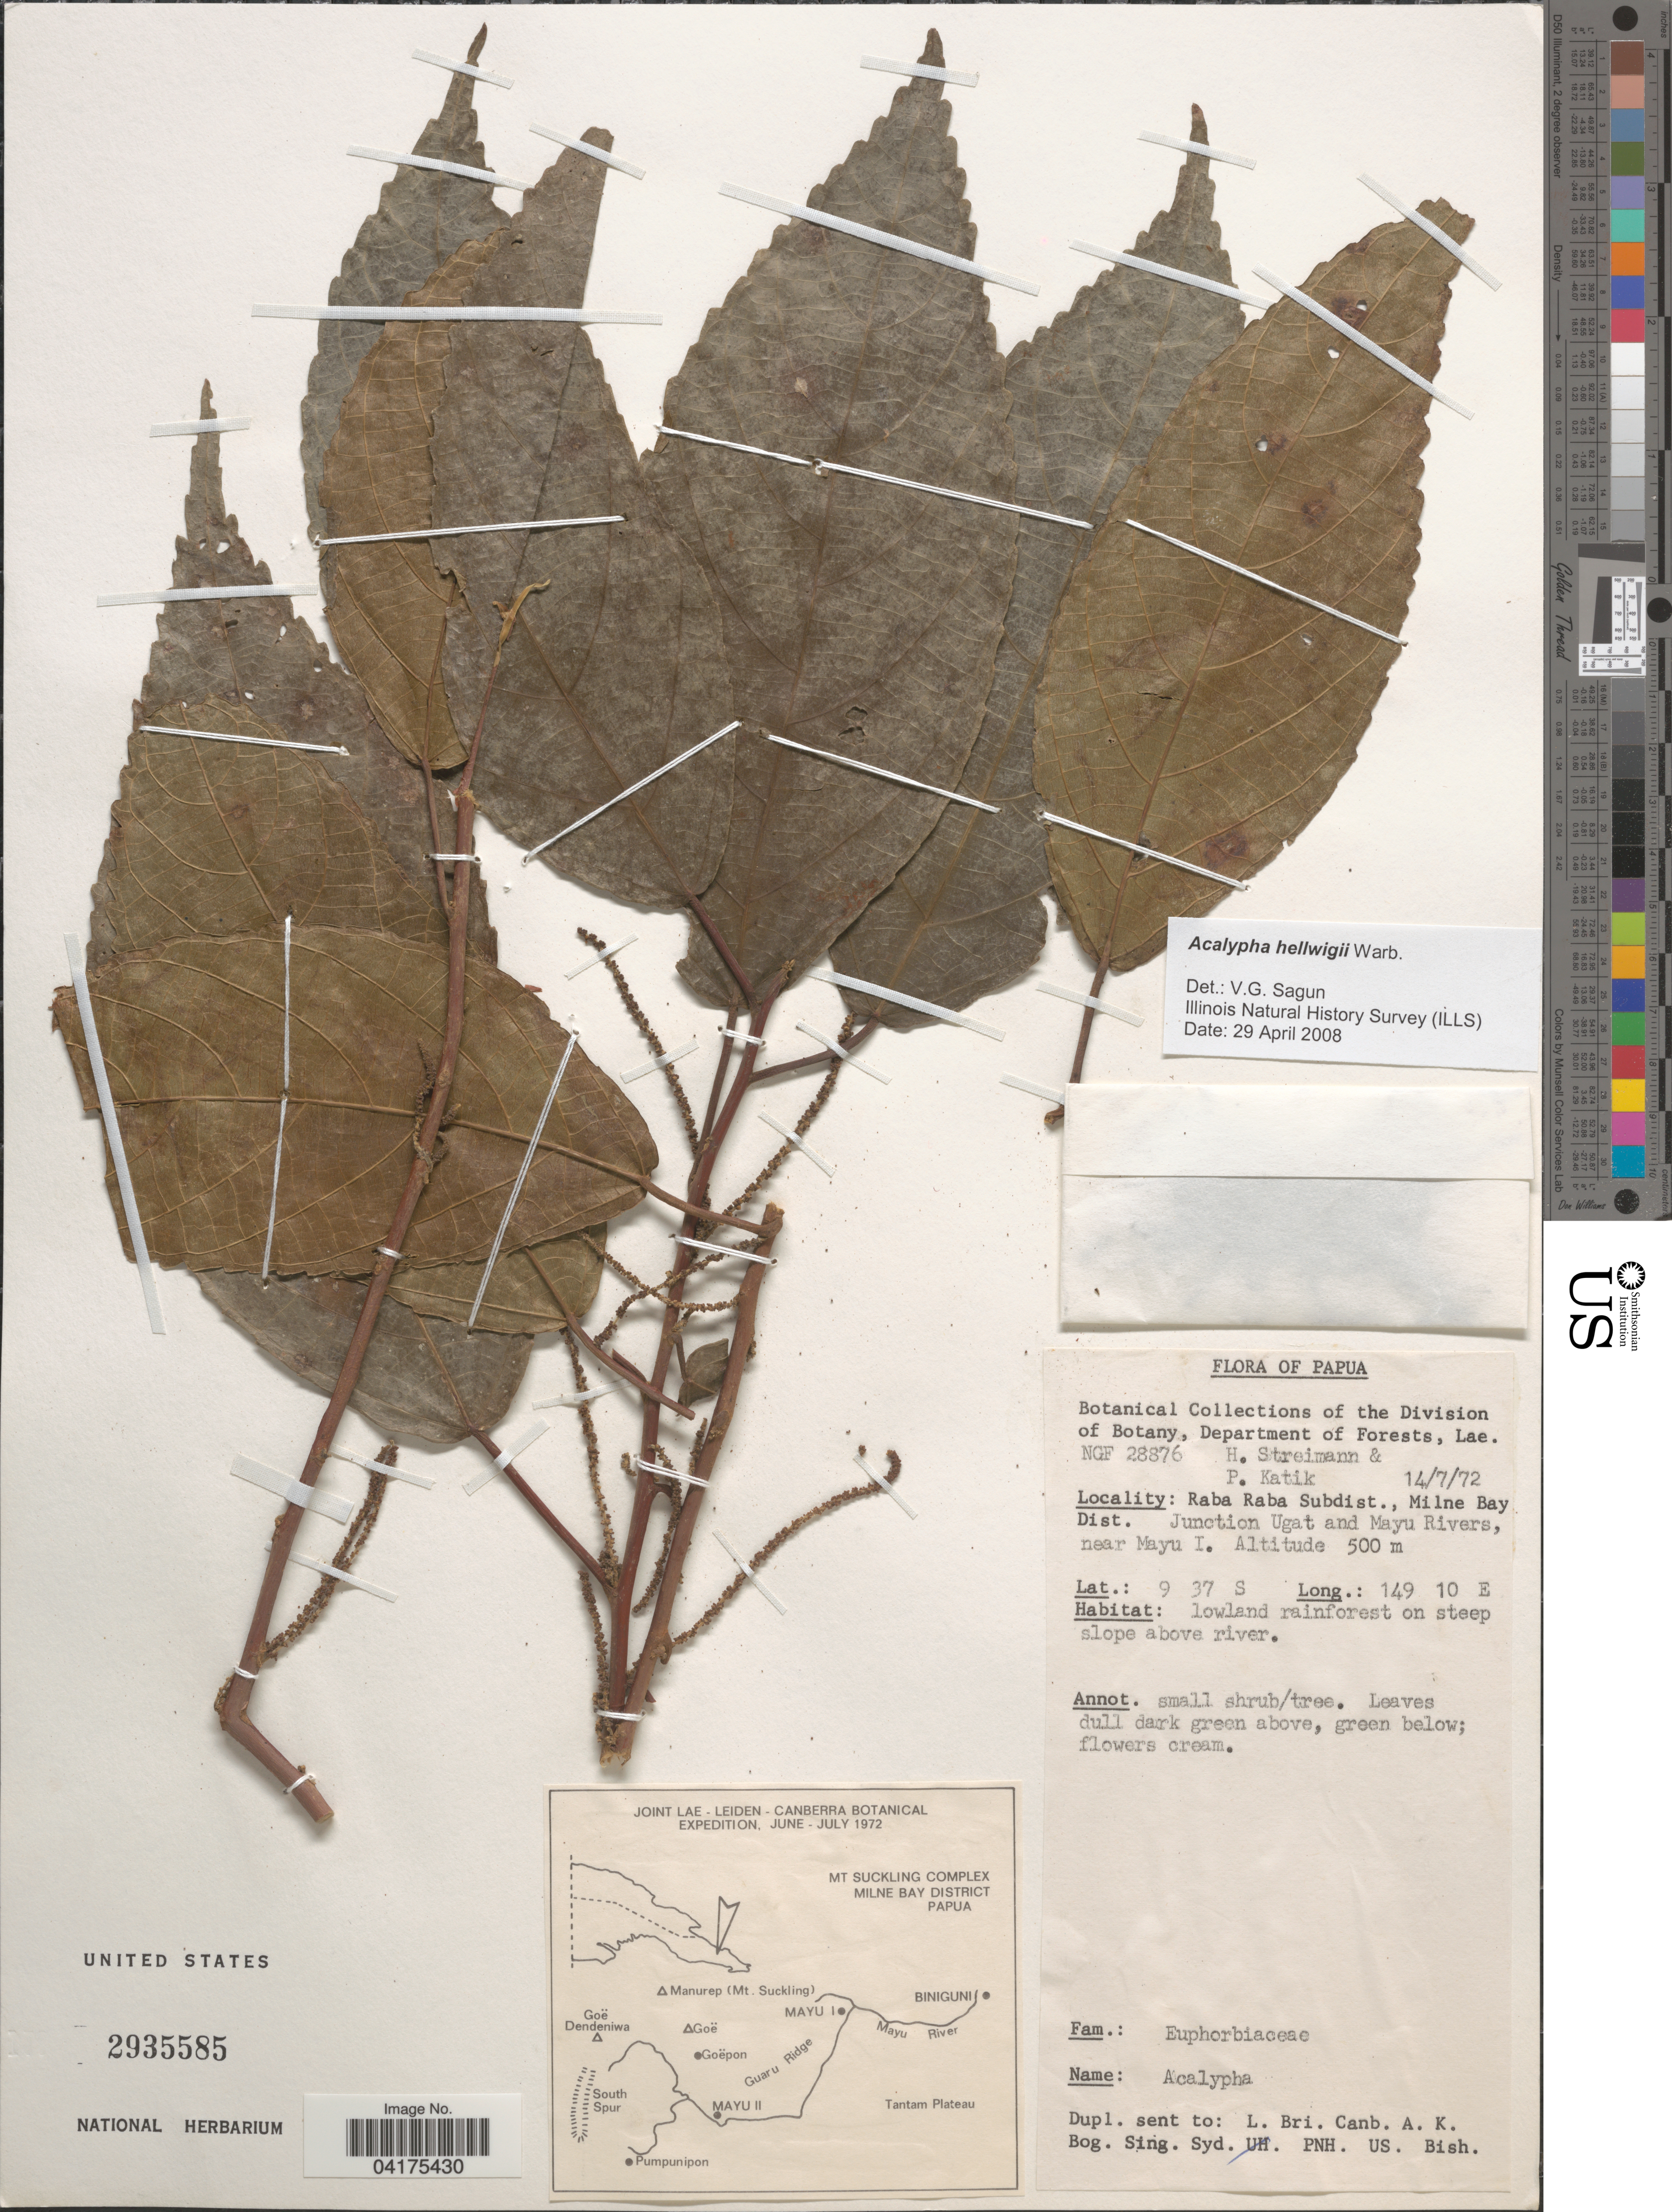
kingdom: Plantae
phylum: Tracheophyta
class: Magnoliopsida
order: Malpighiales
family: Euphorbiaceae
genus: Acalypha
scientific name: Acalypha hellwigii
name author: Warb.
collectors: H. Streimann & P. Katik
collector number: NG28876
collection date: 1972-07-14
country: Papua New Guinea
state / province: Milne Bay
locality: Joint Lae - Leiden - Canberra Botanical Expedition, June - July 1972. Mt Suckling Complex. Papua. Raba Raba Subdist., Milne Bay Dist. Junction Ugat and Mayu Rivers, near Mayu I.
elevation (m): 500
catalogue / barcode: US 2935585